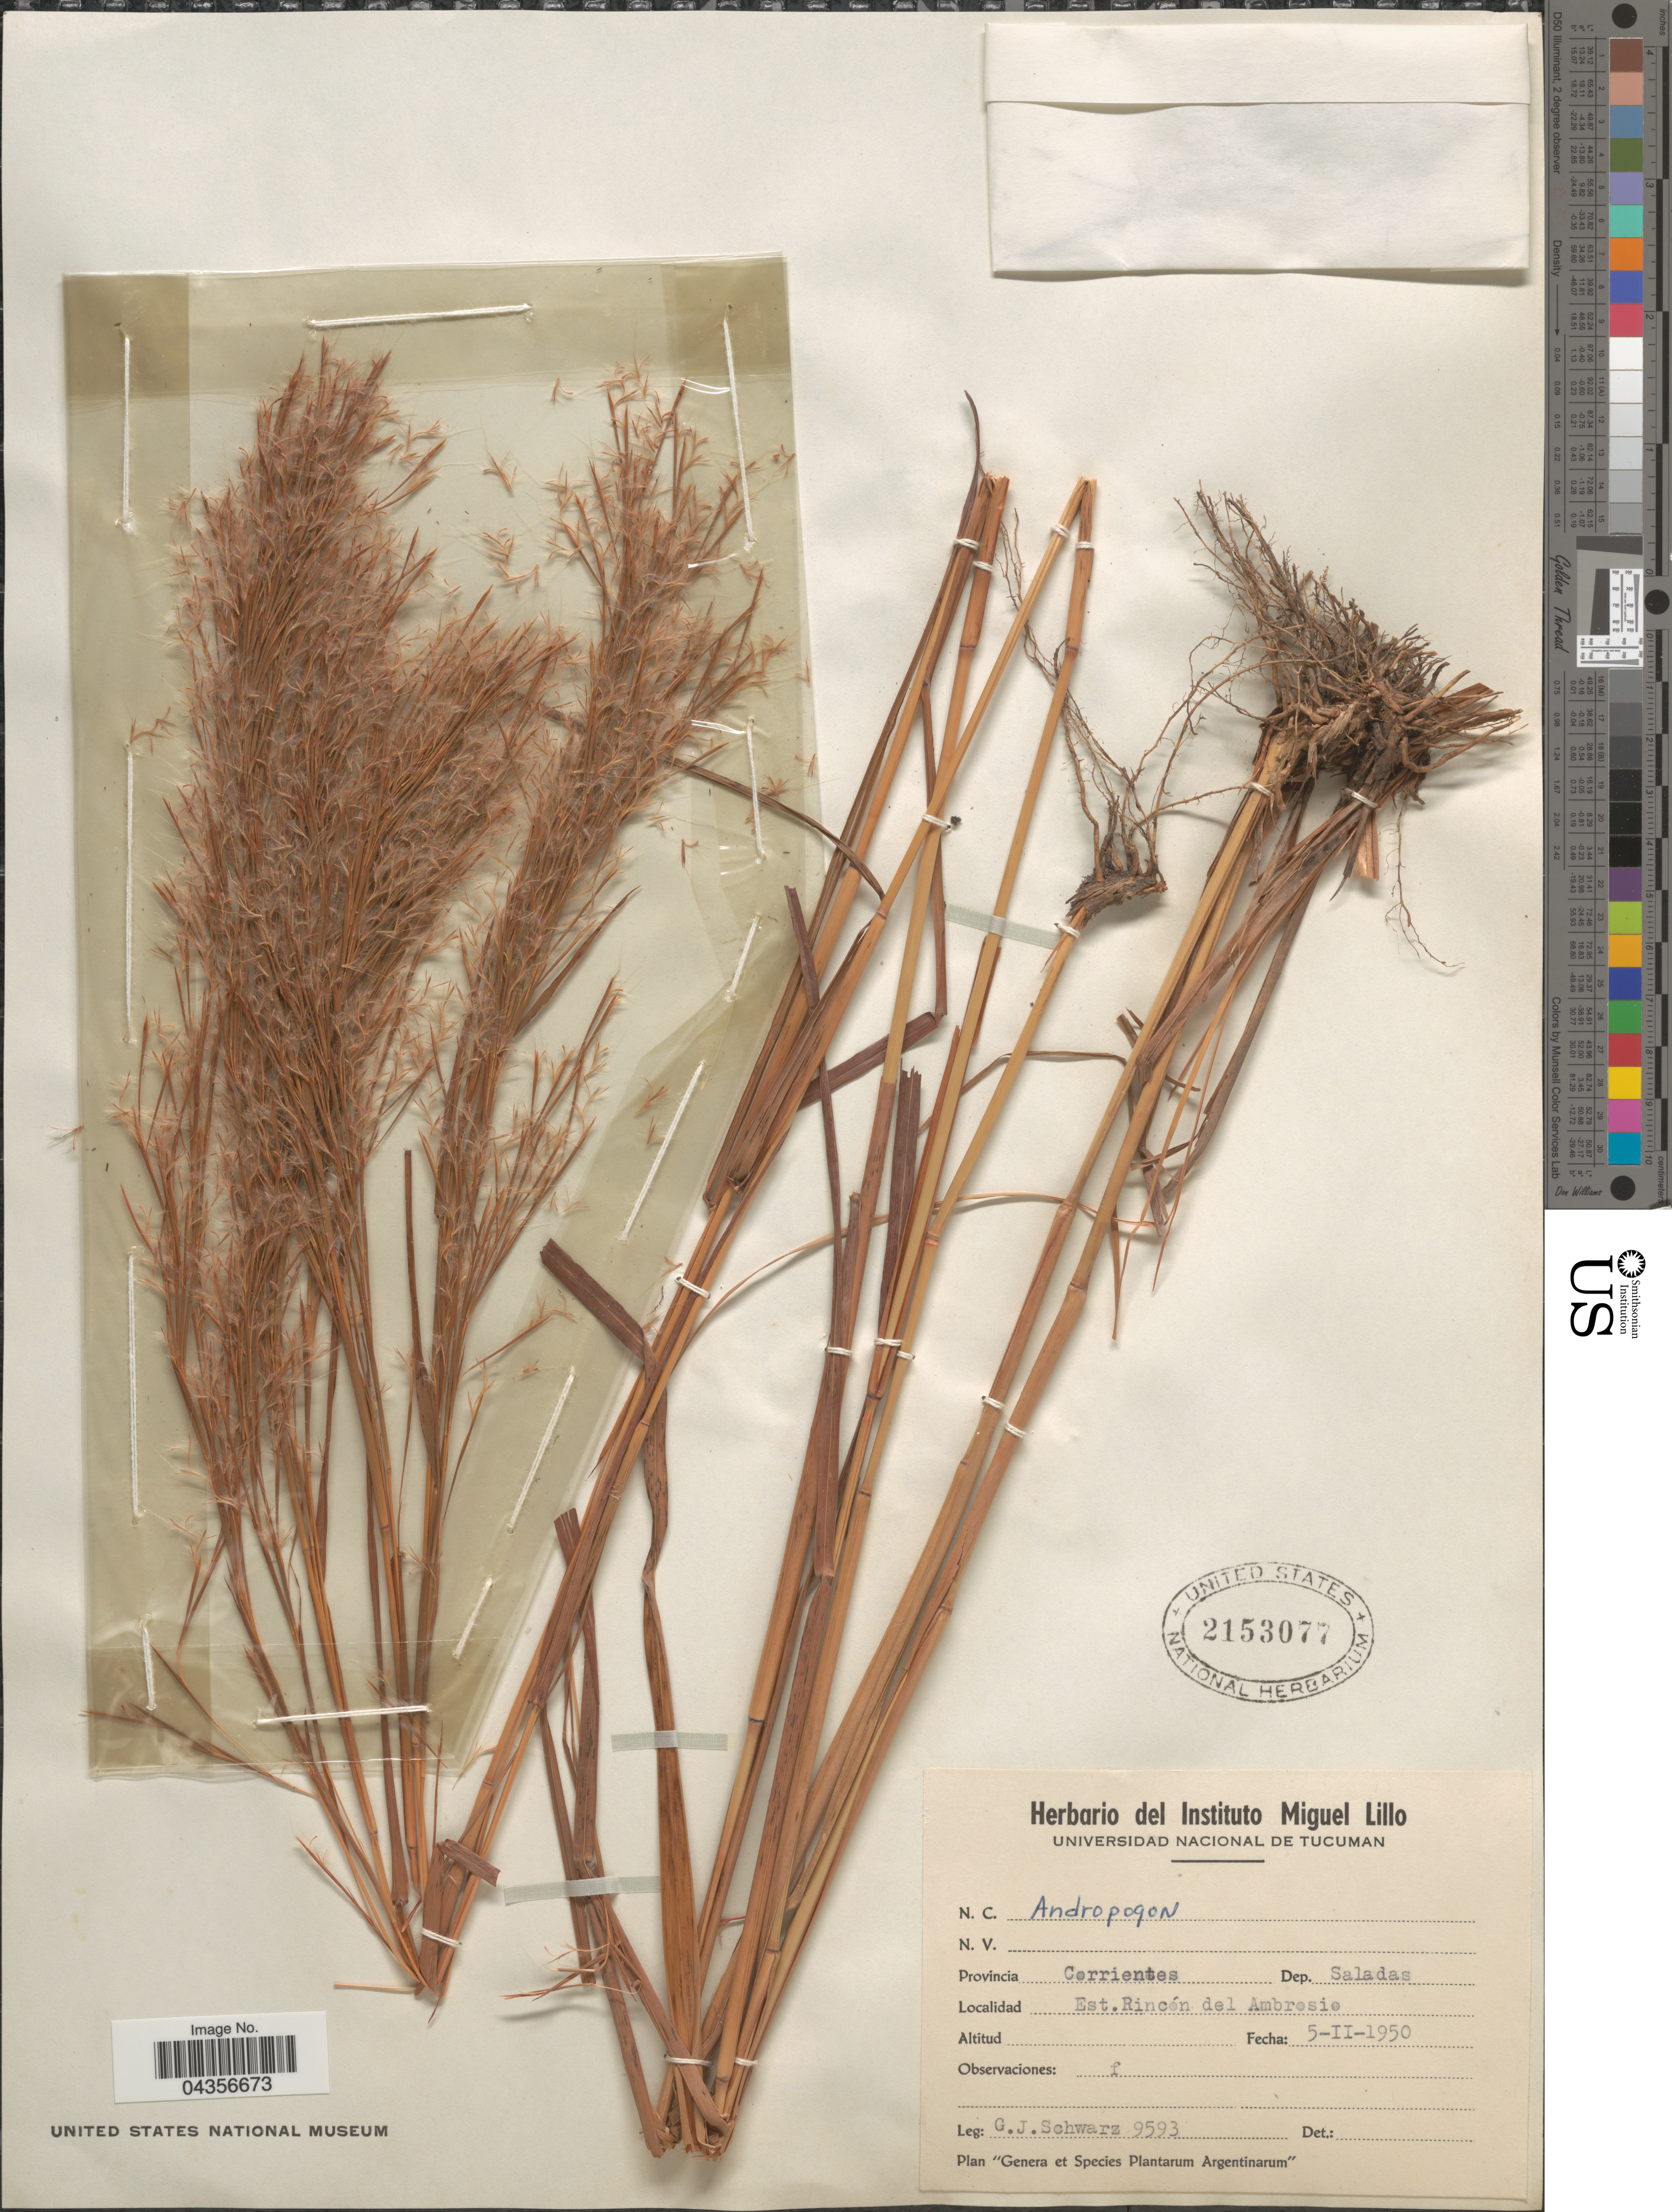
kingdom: Plantae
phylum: Tracheophyta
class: Liliopsida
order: Poales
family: Poaceae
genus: Schizachyrium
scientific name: Schizachyrium microstachyum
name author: (Desv. ex Ham.) Roseng. et al.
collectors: G. J. Schwarz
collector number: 9593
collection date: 1950-02-05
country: Argentina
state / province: Corrientes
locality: Provincia Corrientes. Dep. Saladas. Est. Rincón del Ambrosio.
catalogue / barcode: US 2153077